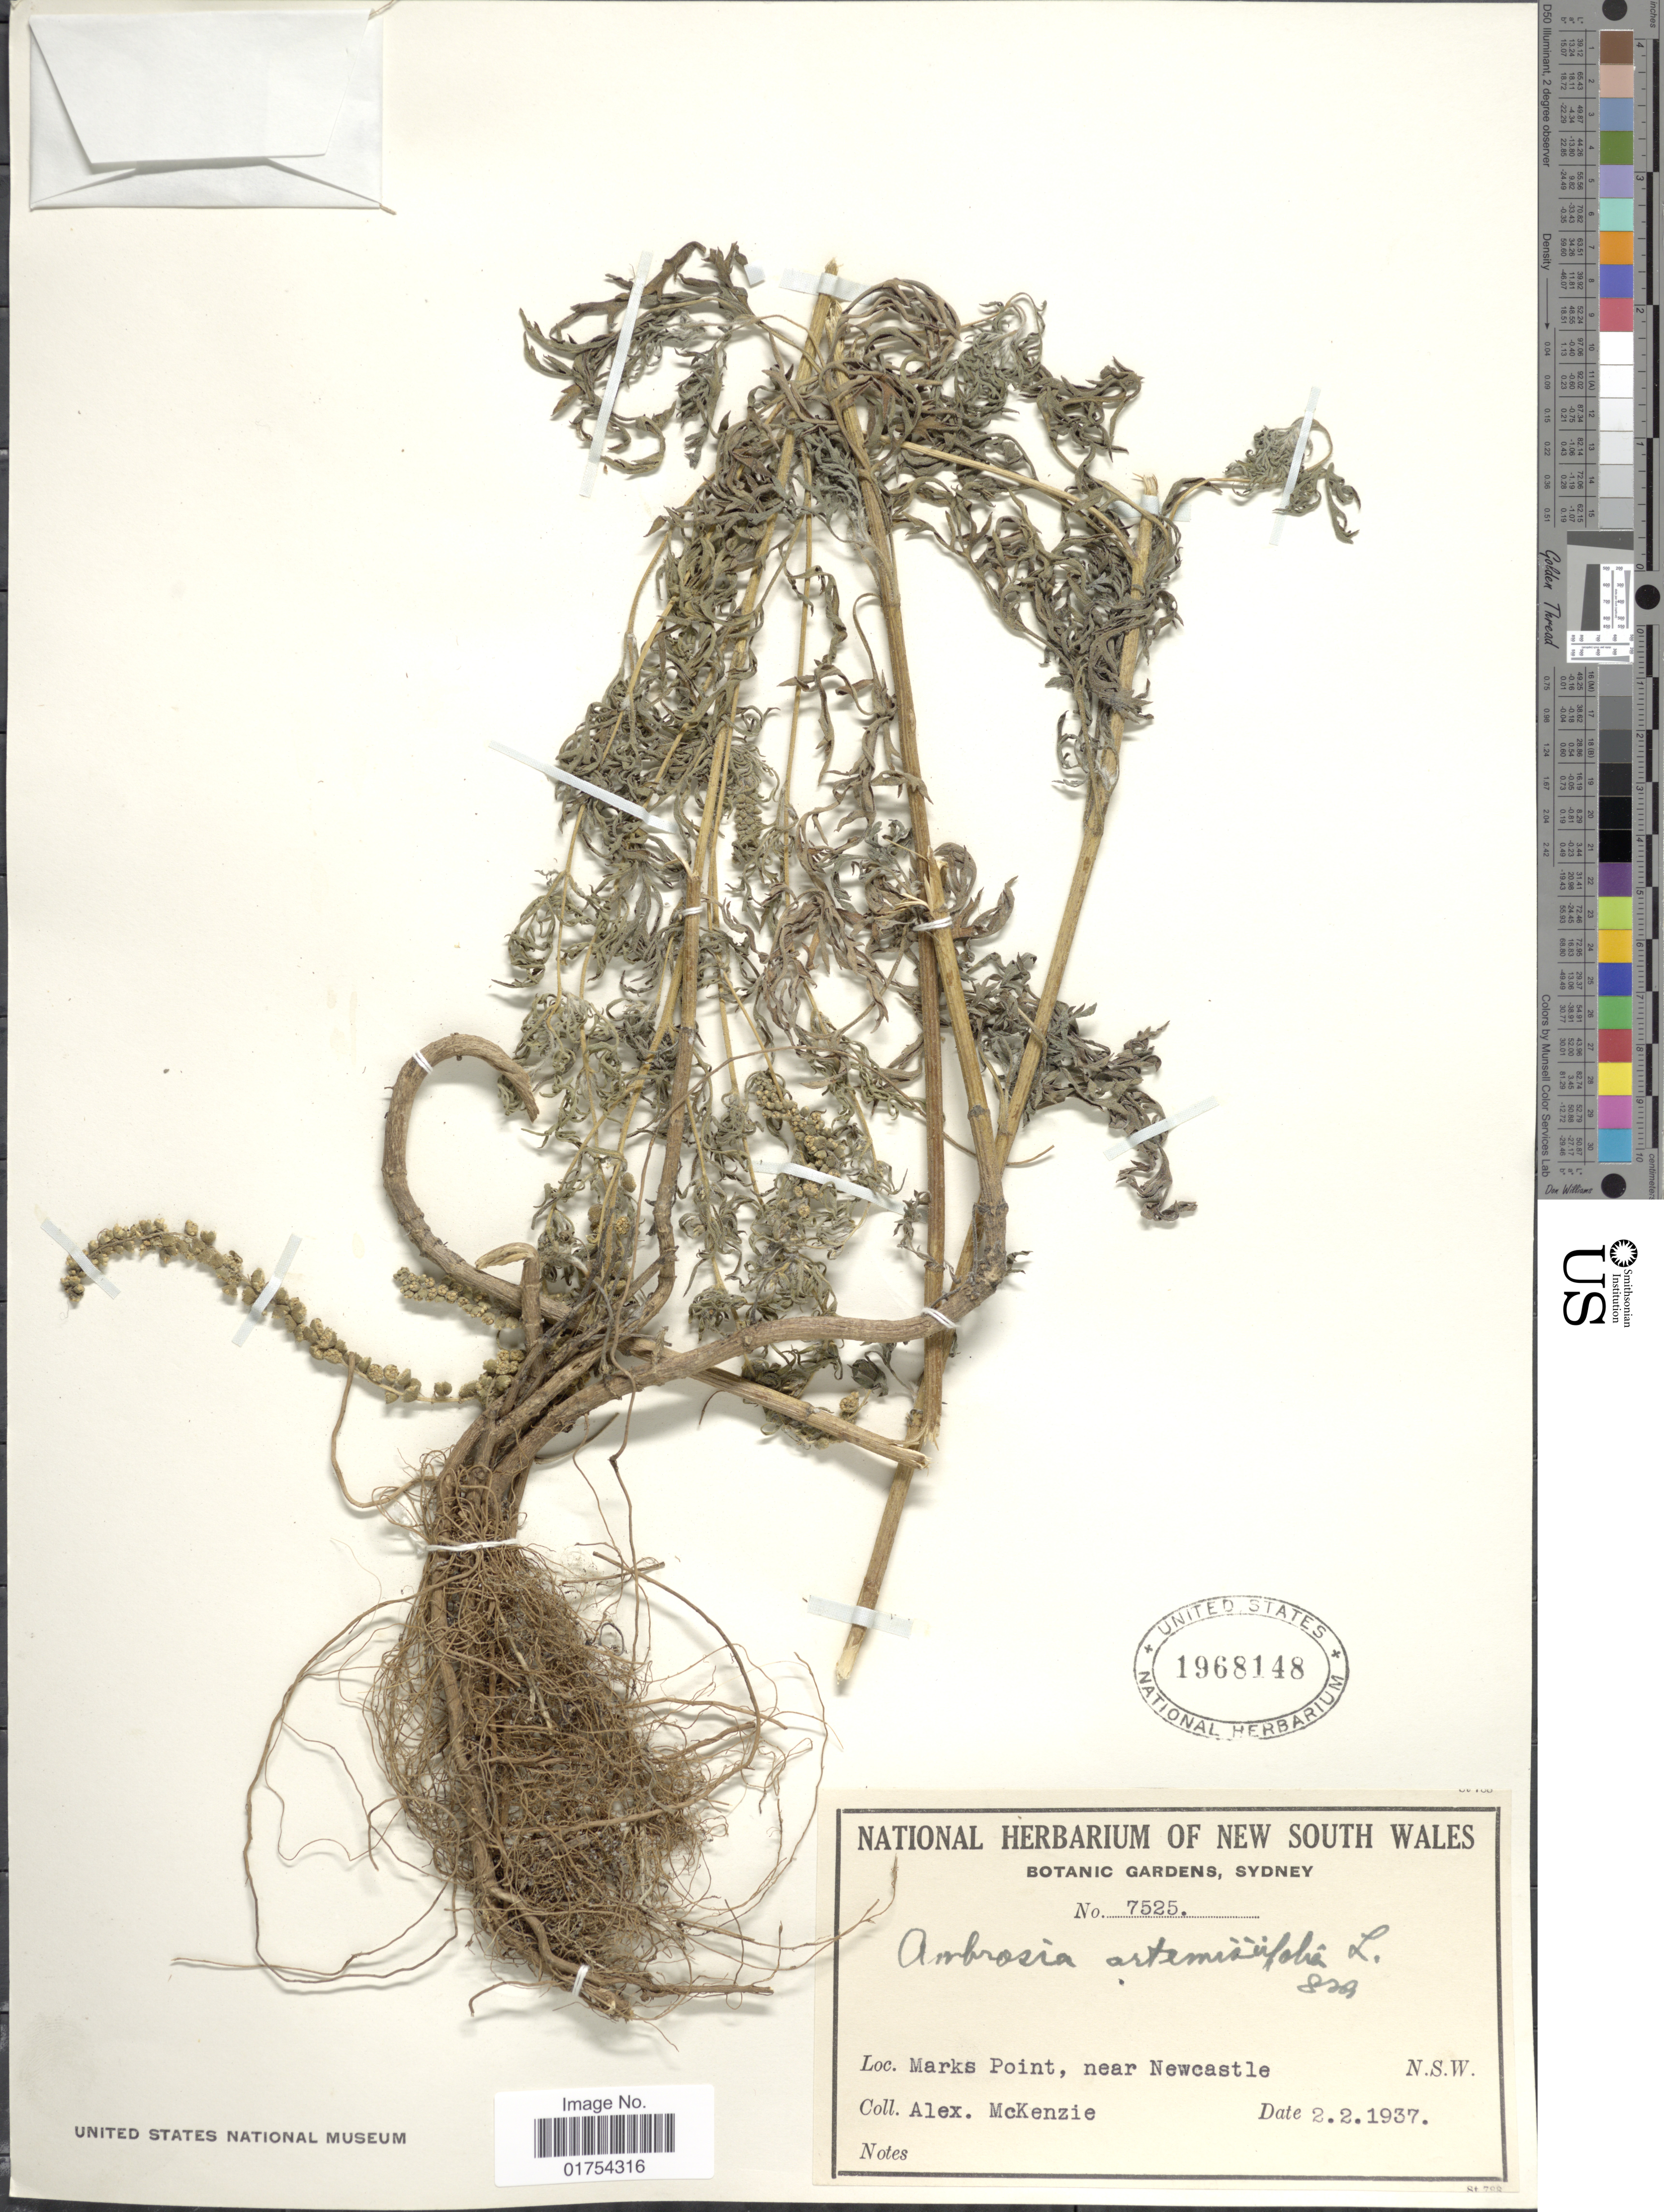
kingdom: Plantae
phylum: Tracheophyta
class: Magnoliopsida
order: Asterales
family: Asteraceae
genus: Ambrosia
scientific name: Ambrosia artemisiifolia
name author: L.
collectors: A. Mckenzie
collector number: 7525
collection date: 1937-02-02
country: Australia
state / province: New South Wales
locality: Marks Point, Near Newcastle, N.S.W.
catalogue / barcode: US 1968148